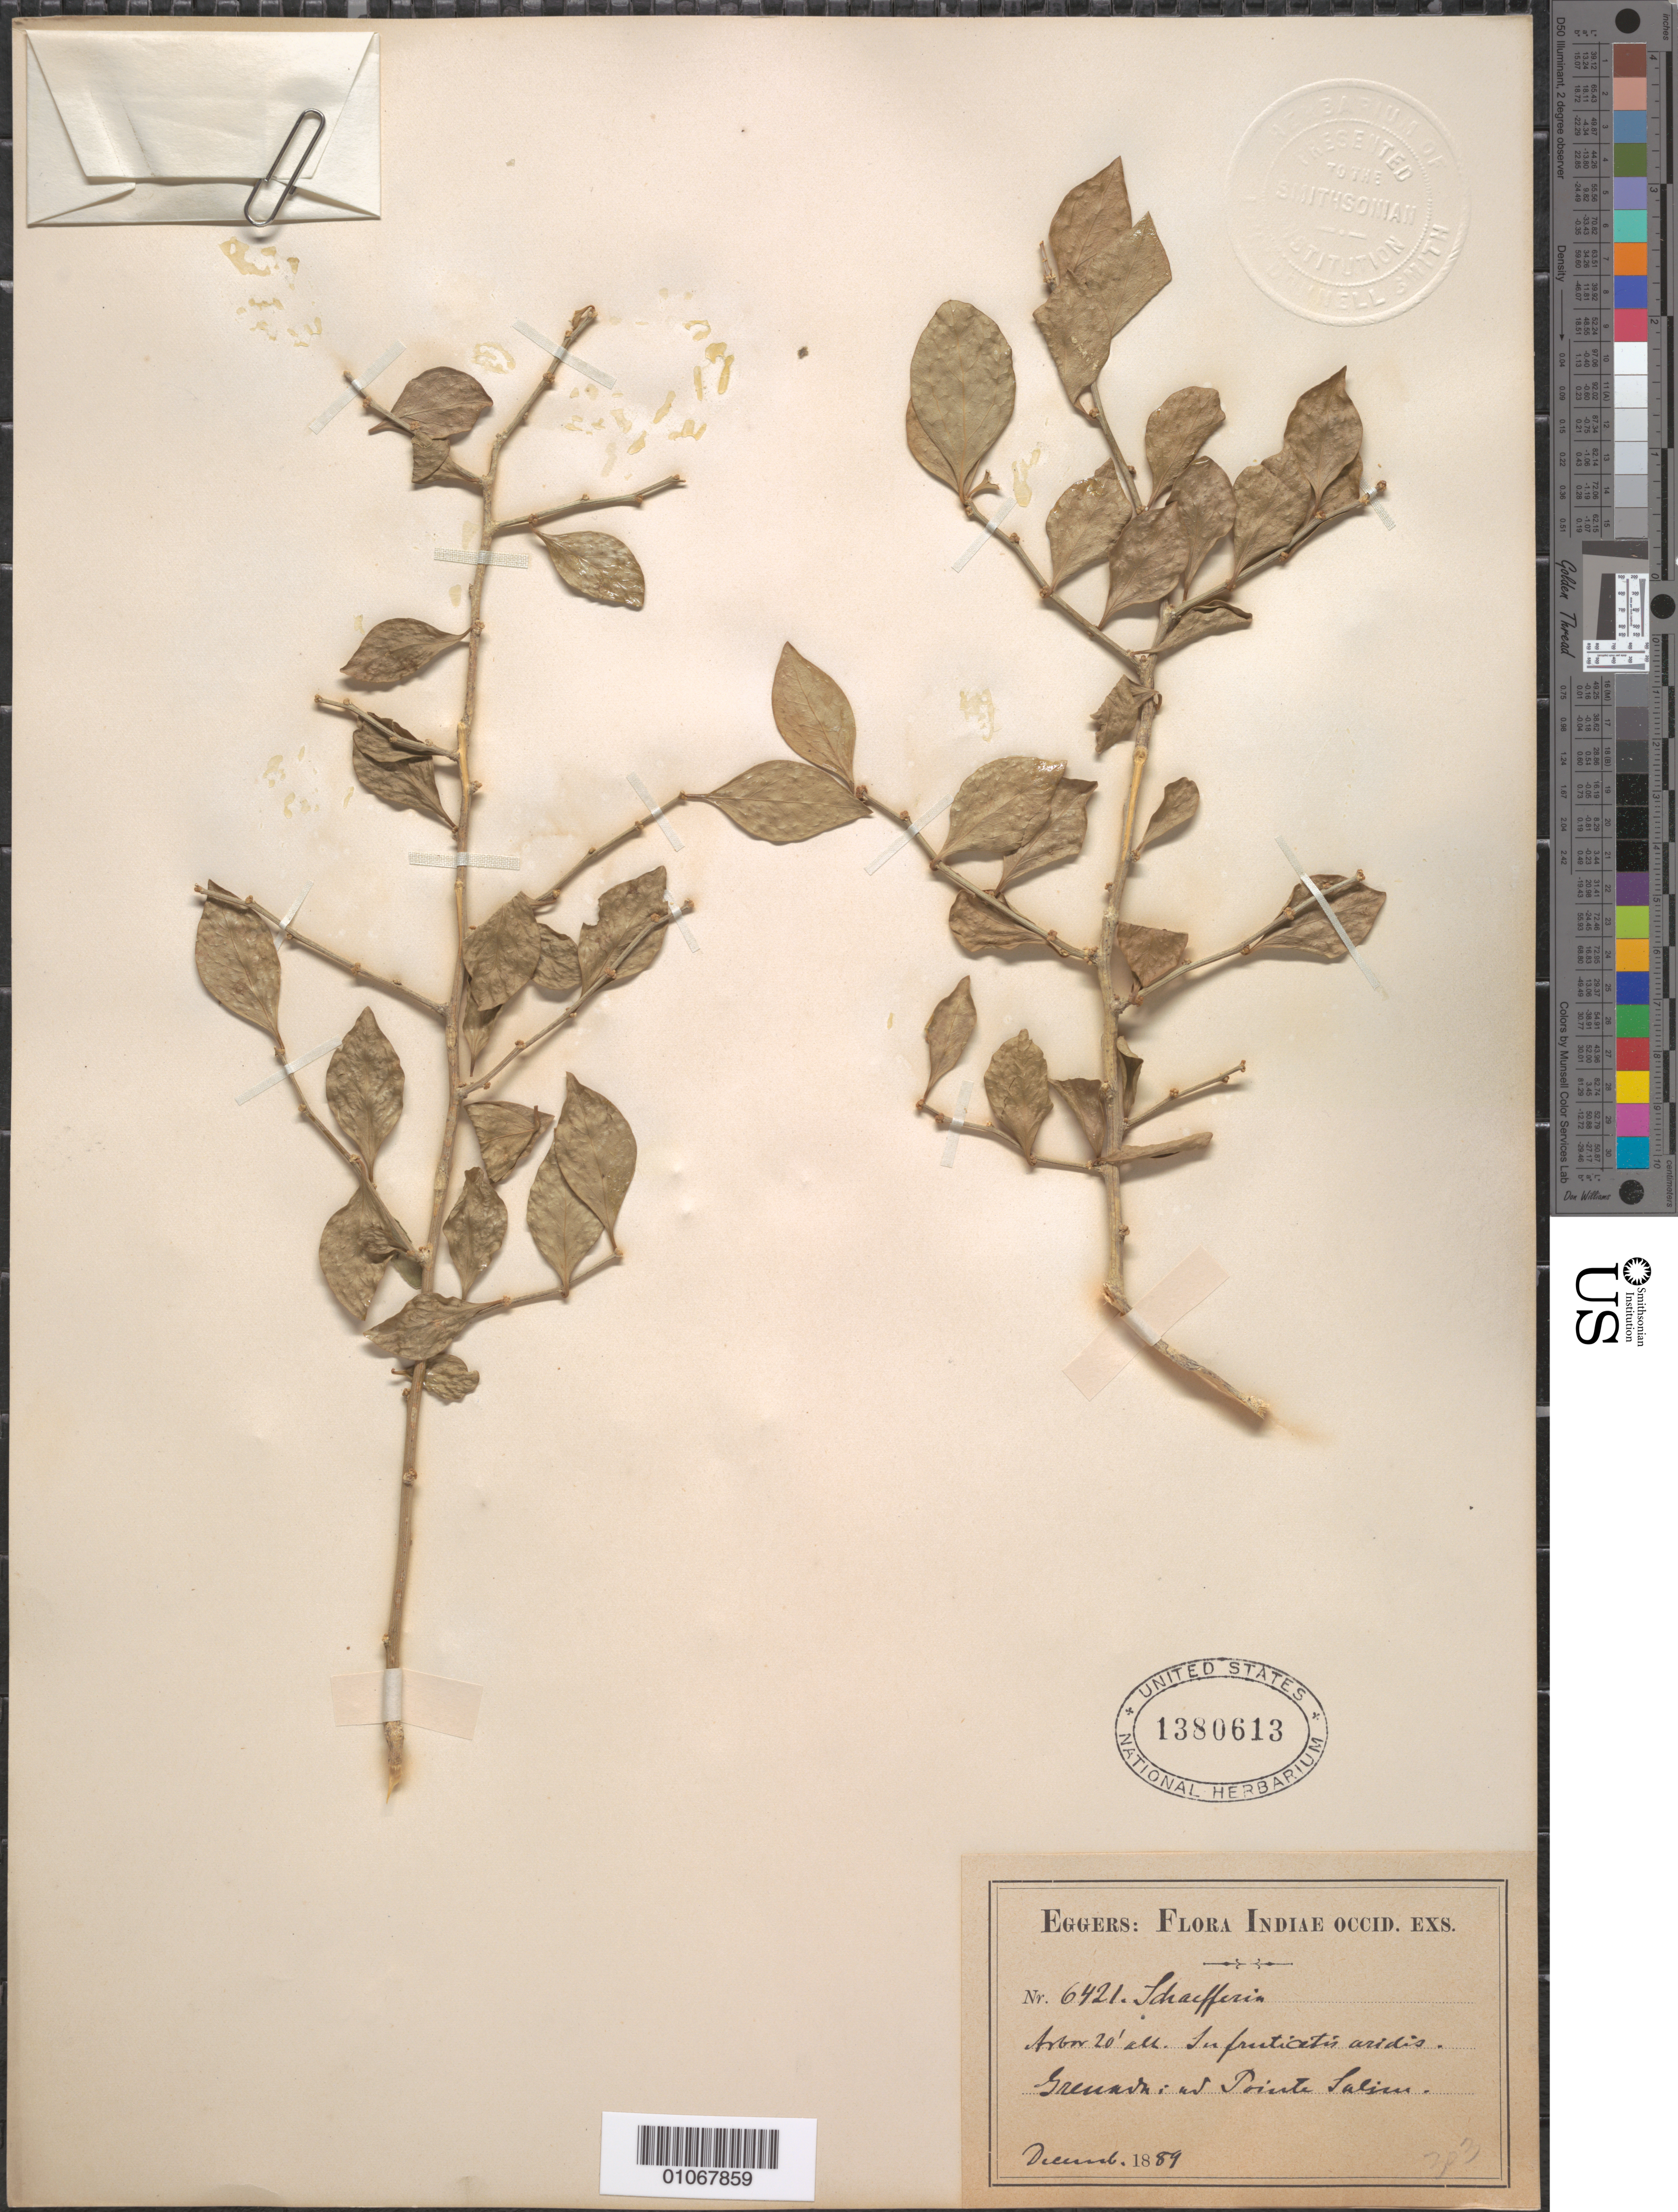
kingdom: Plantae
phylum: Tracheophyta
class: Magnoliopsida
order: Celastrales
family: Celastraceae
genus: Schaefferia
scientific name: Schaefferia frutescens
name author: Jacq.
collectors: H. F. A. von Eggers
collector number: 6421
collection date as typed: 01 Jan 1889 to 31 Dec 1889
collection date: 1889-01-01/1889-12-31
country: Grenada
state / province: Saint Patrick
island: Grenada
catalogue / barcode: US 1380613